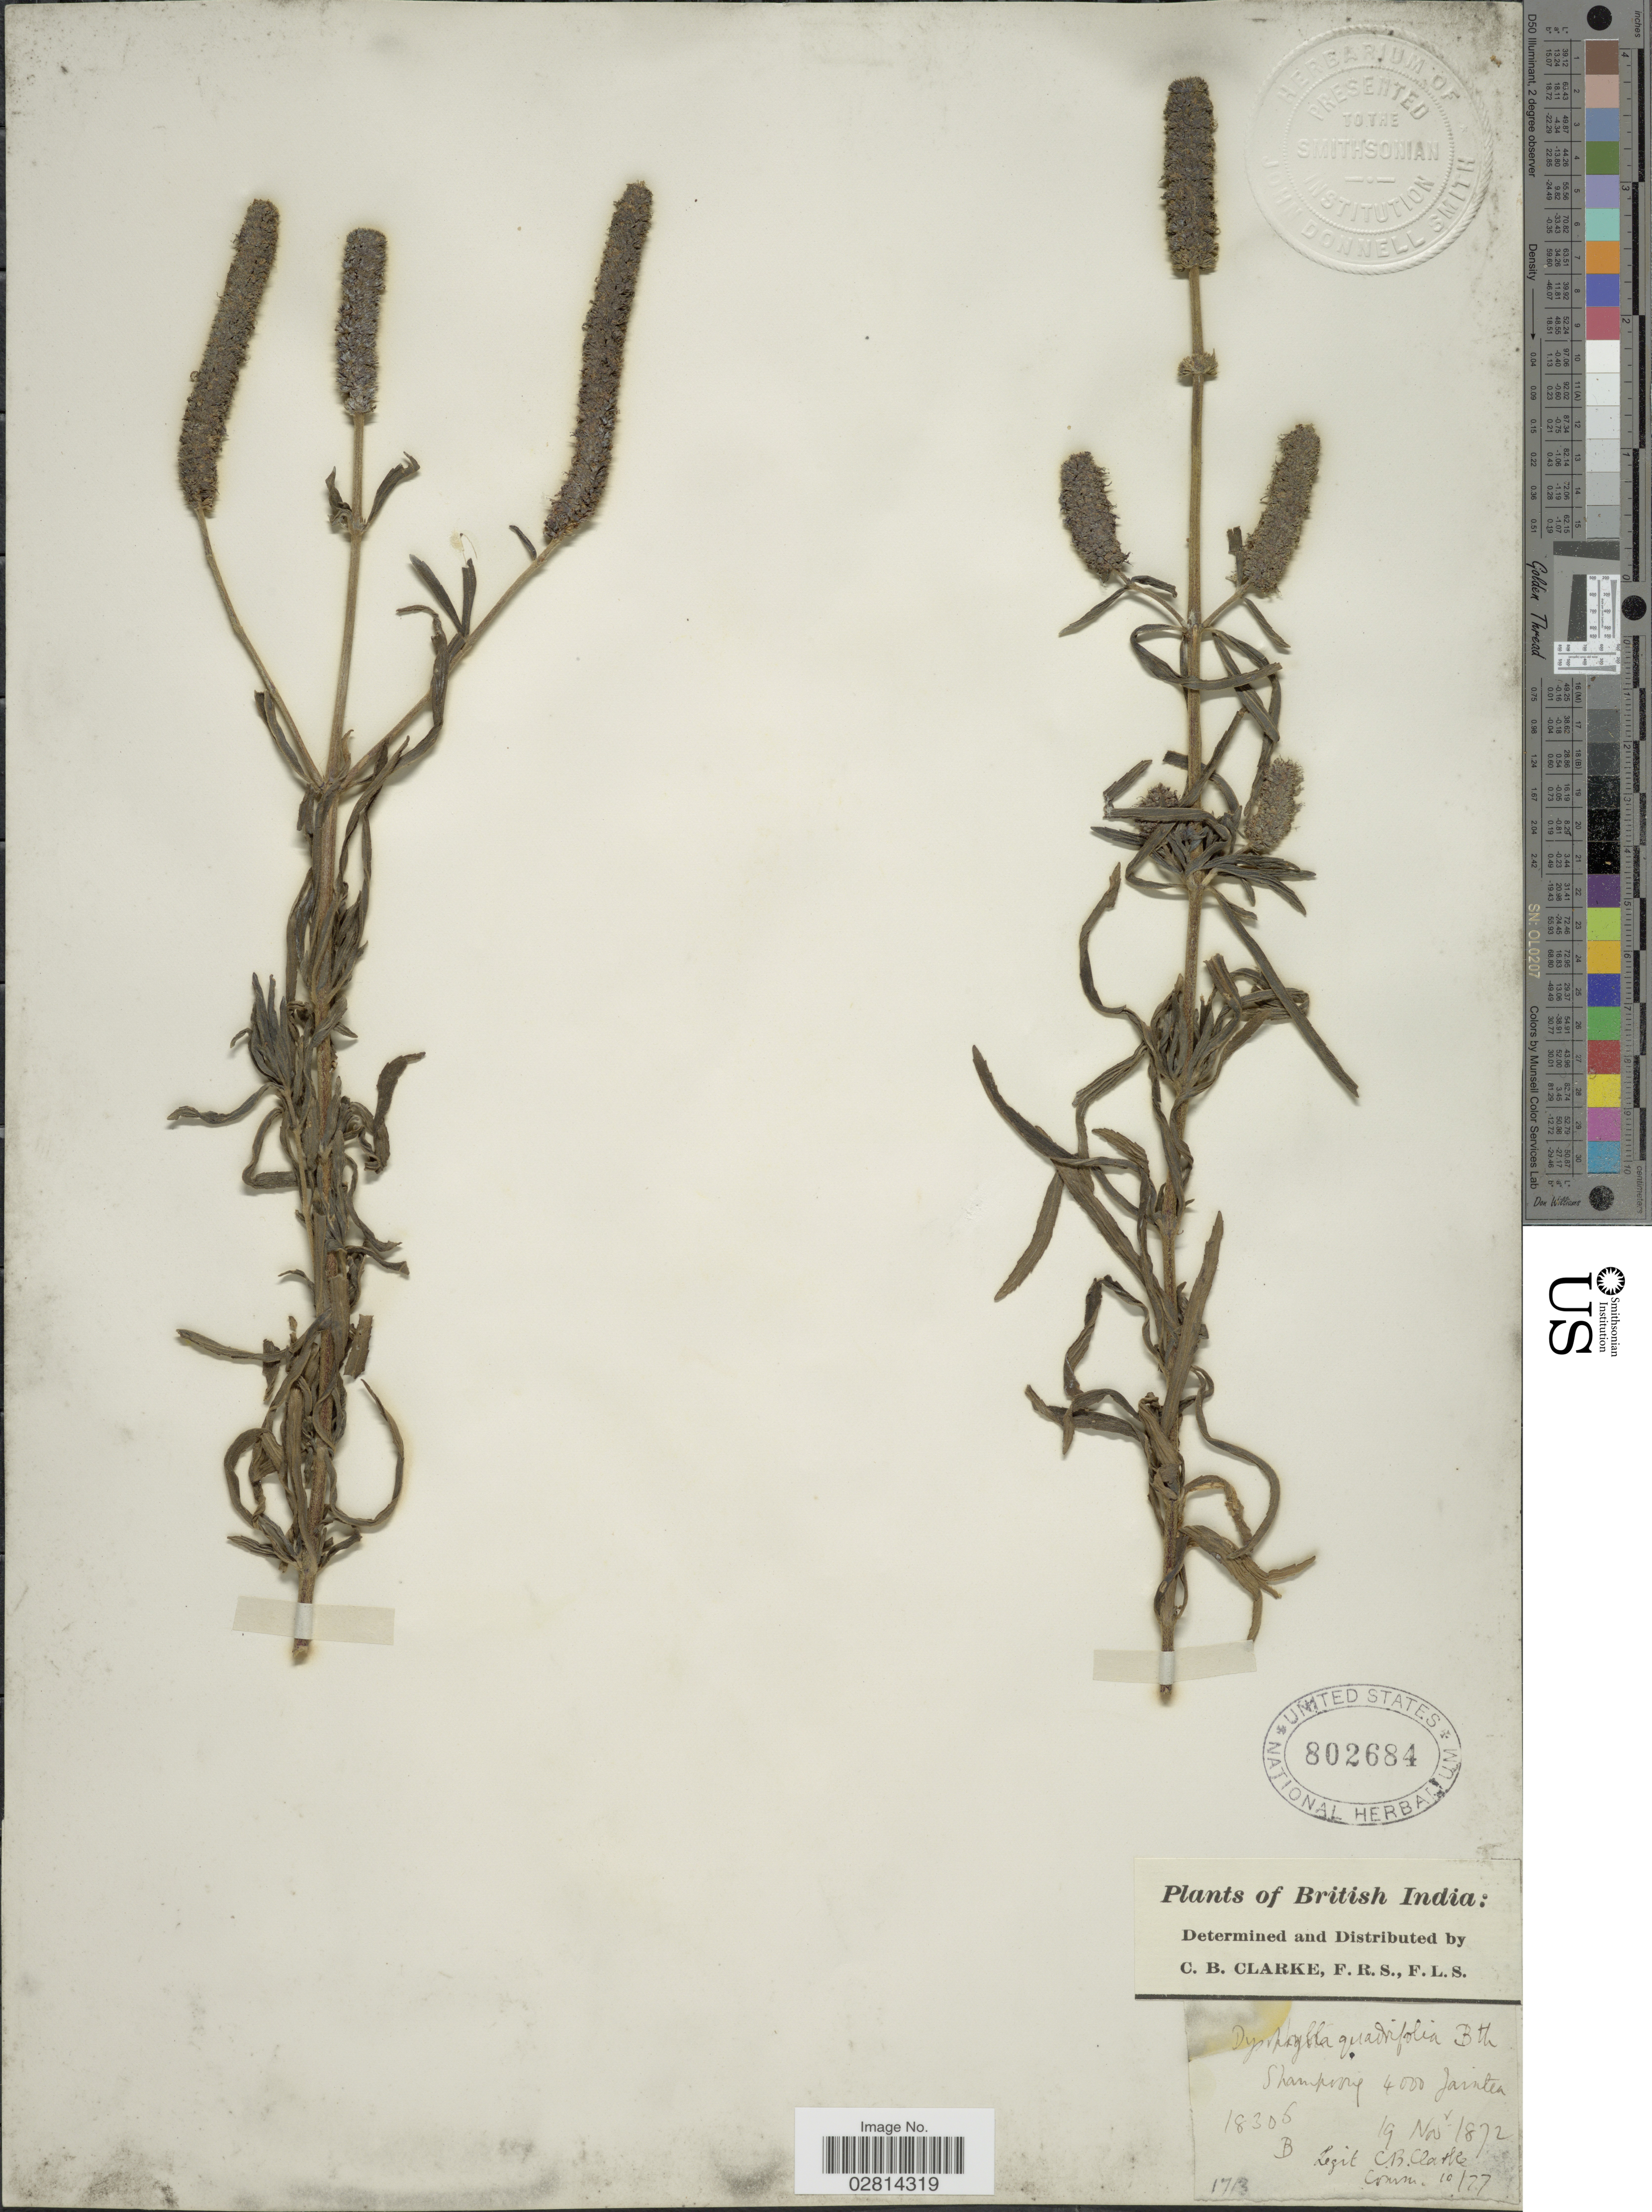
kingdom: Plantae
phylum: Tracheophyta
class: Magnoliopsida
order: Lamiales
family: Lamiaceae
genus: Pogostemon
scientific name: Pogostemon quadrifolius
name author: (Benth.) F. Muell.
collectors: C. B. Clarke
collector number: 18306B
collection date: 1872-11-19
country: India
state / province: Meghalaya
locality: British India. Shampoong. Jaintea.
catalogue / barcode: US 802684